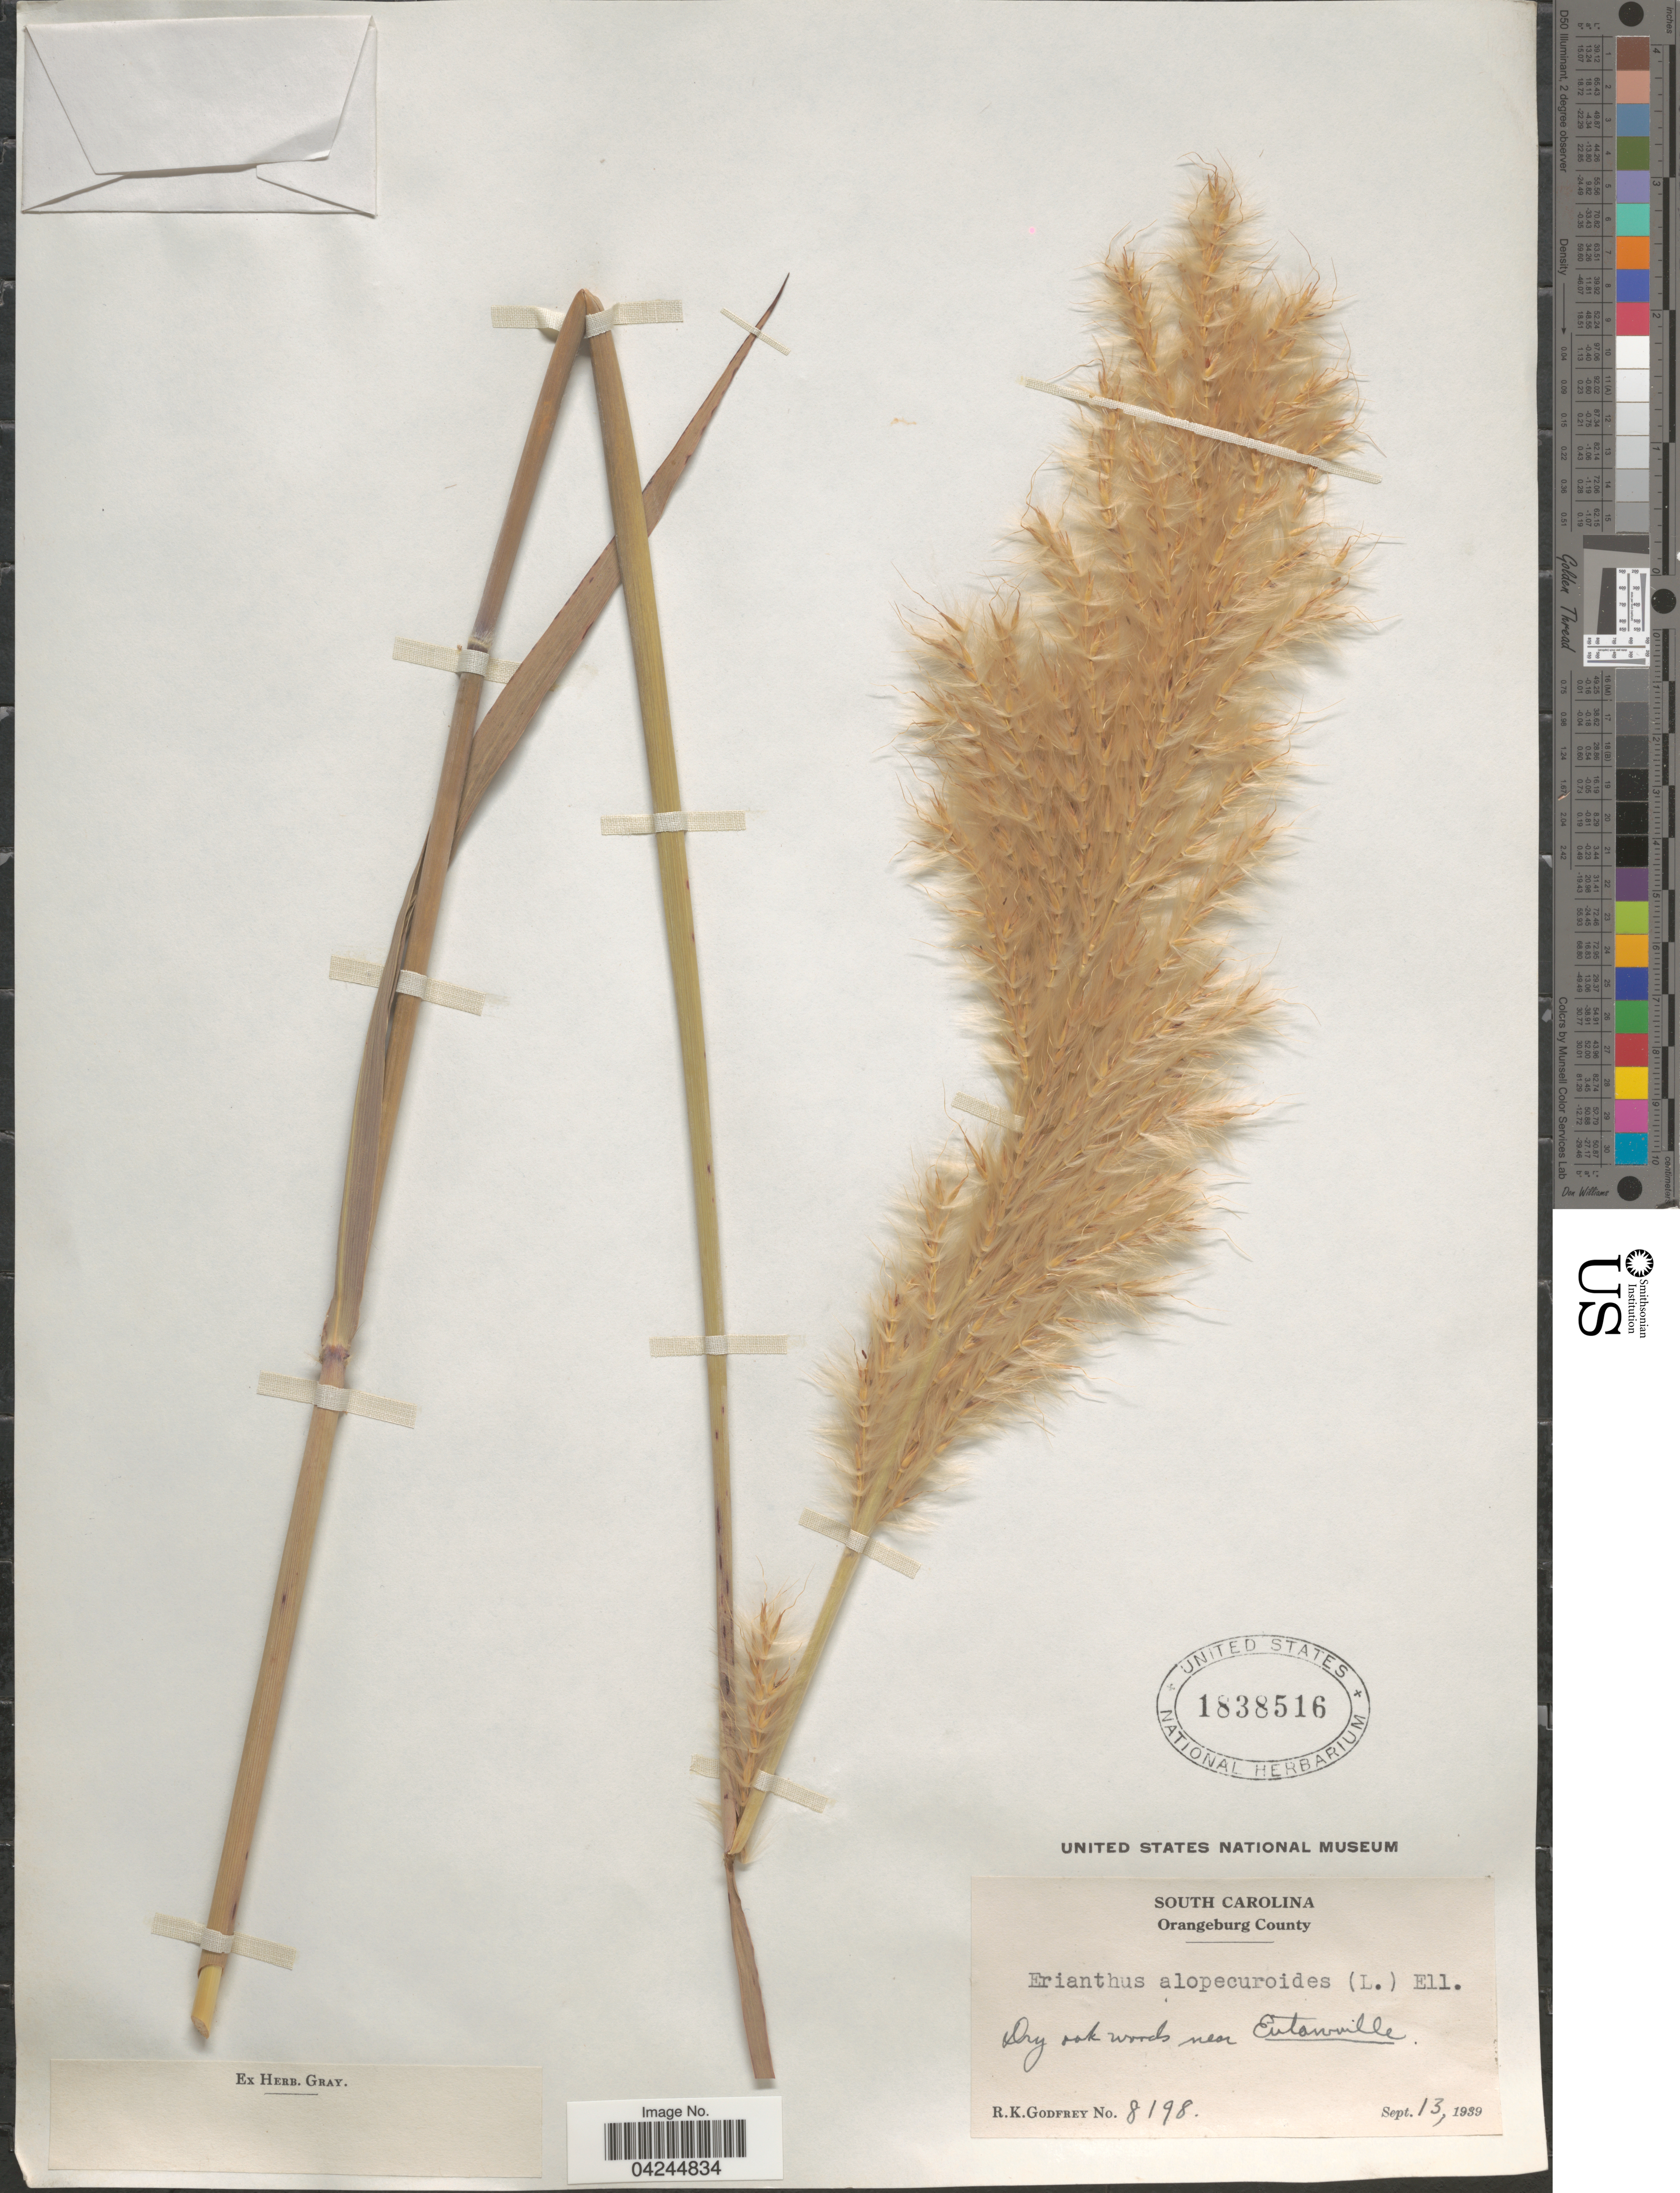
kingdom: Plantae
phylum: Tracheophyta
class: Liliopsida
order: Poales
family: Poaceae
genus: Erianthus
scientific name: Erianthus alopecuroides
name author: Elliott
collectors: R. K. Godfrey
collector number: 8198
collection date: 1939-09-13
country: United States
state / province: South Carolina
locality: Orangeburg County. Dry oak woods near Eutawville.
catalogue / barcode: US 1838516